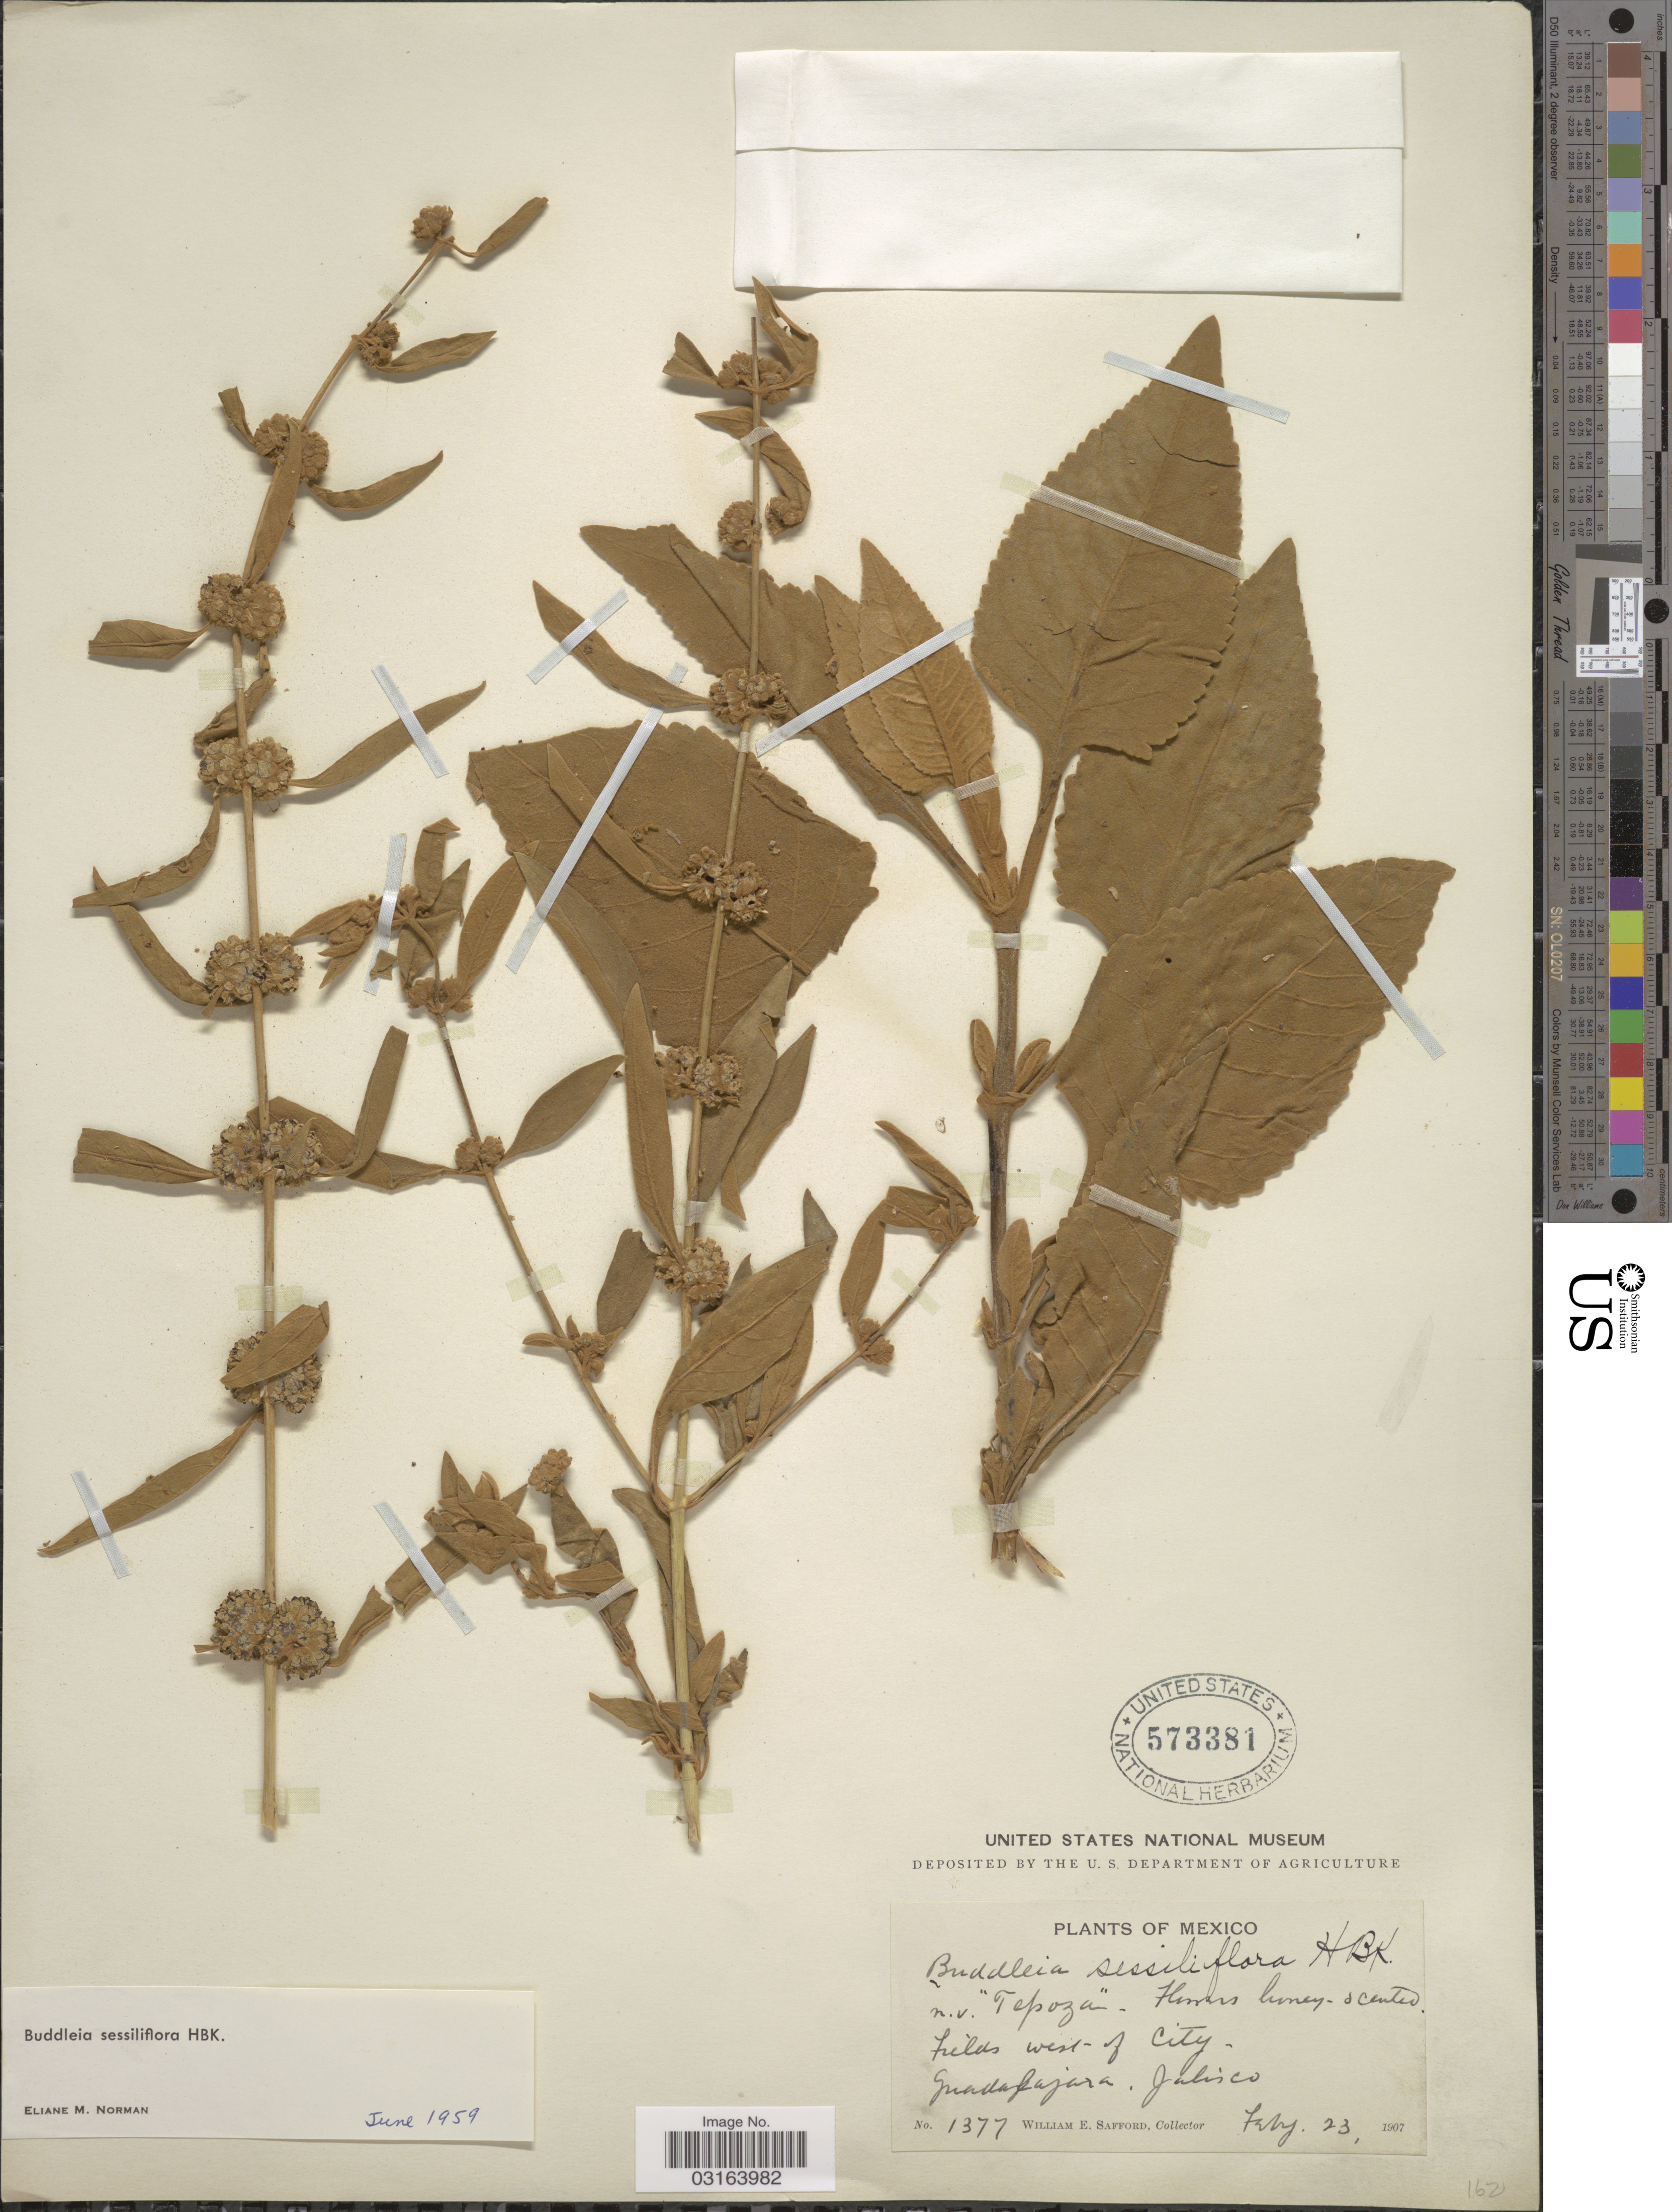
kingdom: Plantae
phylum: Tracheophyta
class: Magnoliopsida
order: Lamiales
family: Scrophulariaceae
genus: Buddleja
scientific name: Buddleja sessiliflora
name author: Kunth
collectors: W. E. Safford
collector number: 1377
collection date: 1907-02-23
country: Mexico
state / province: Jalisco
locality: Fields west of City. Guadalajara.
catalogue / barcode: US 573381